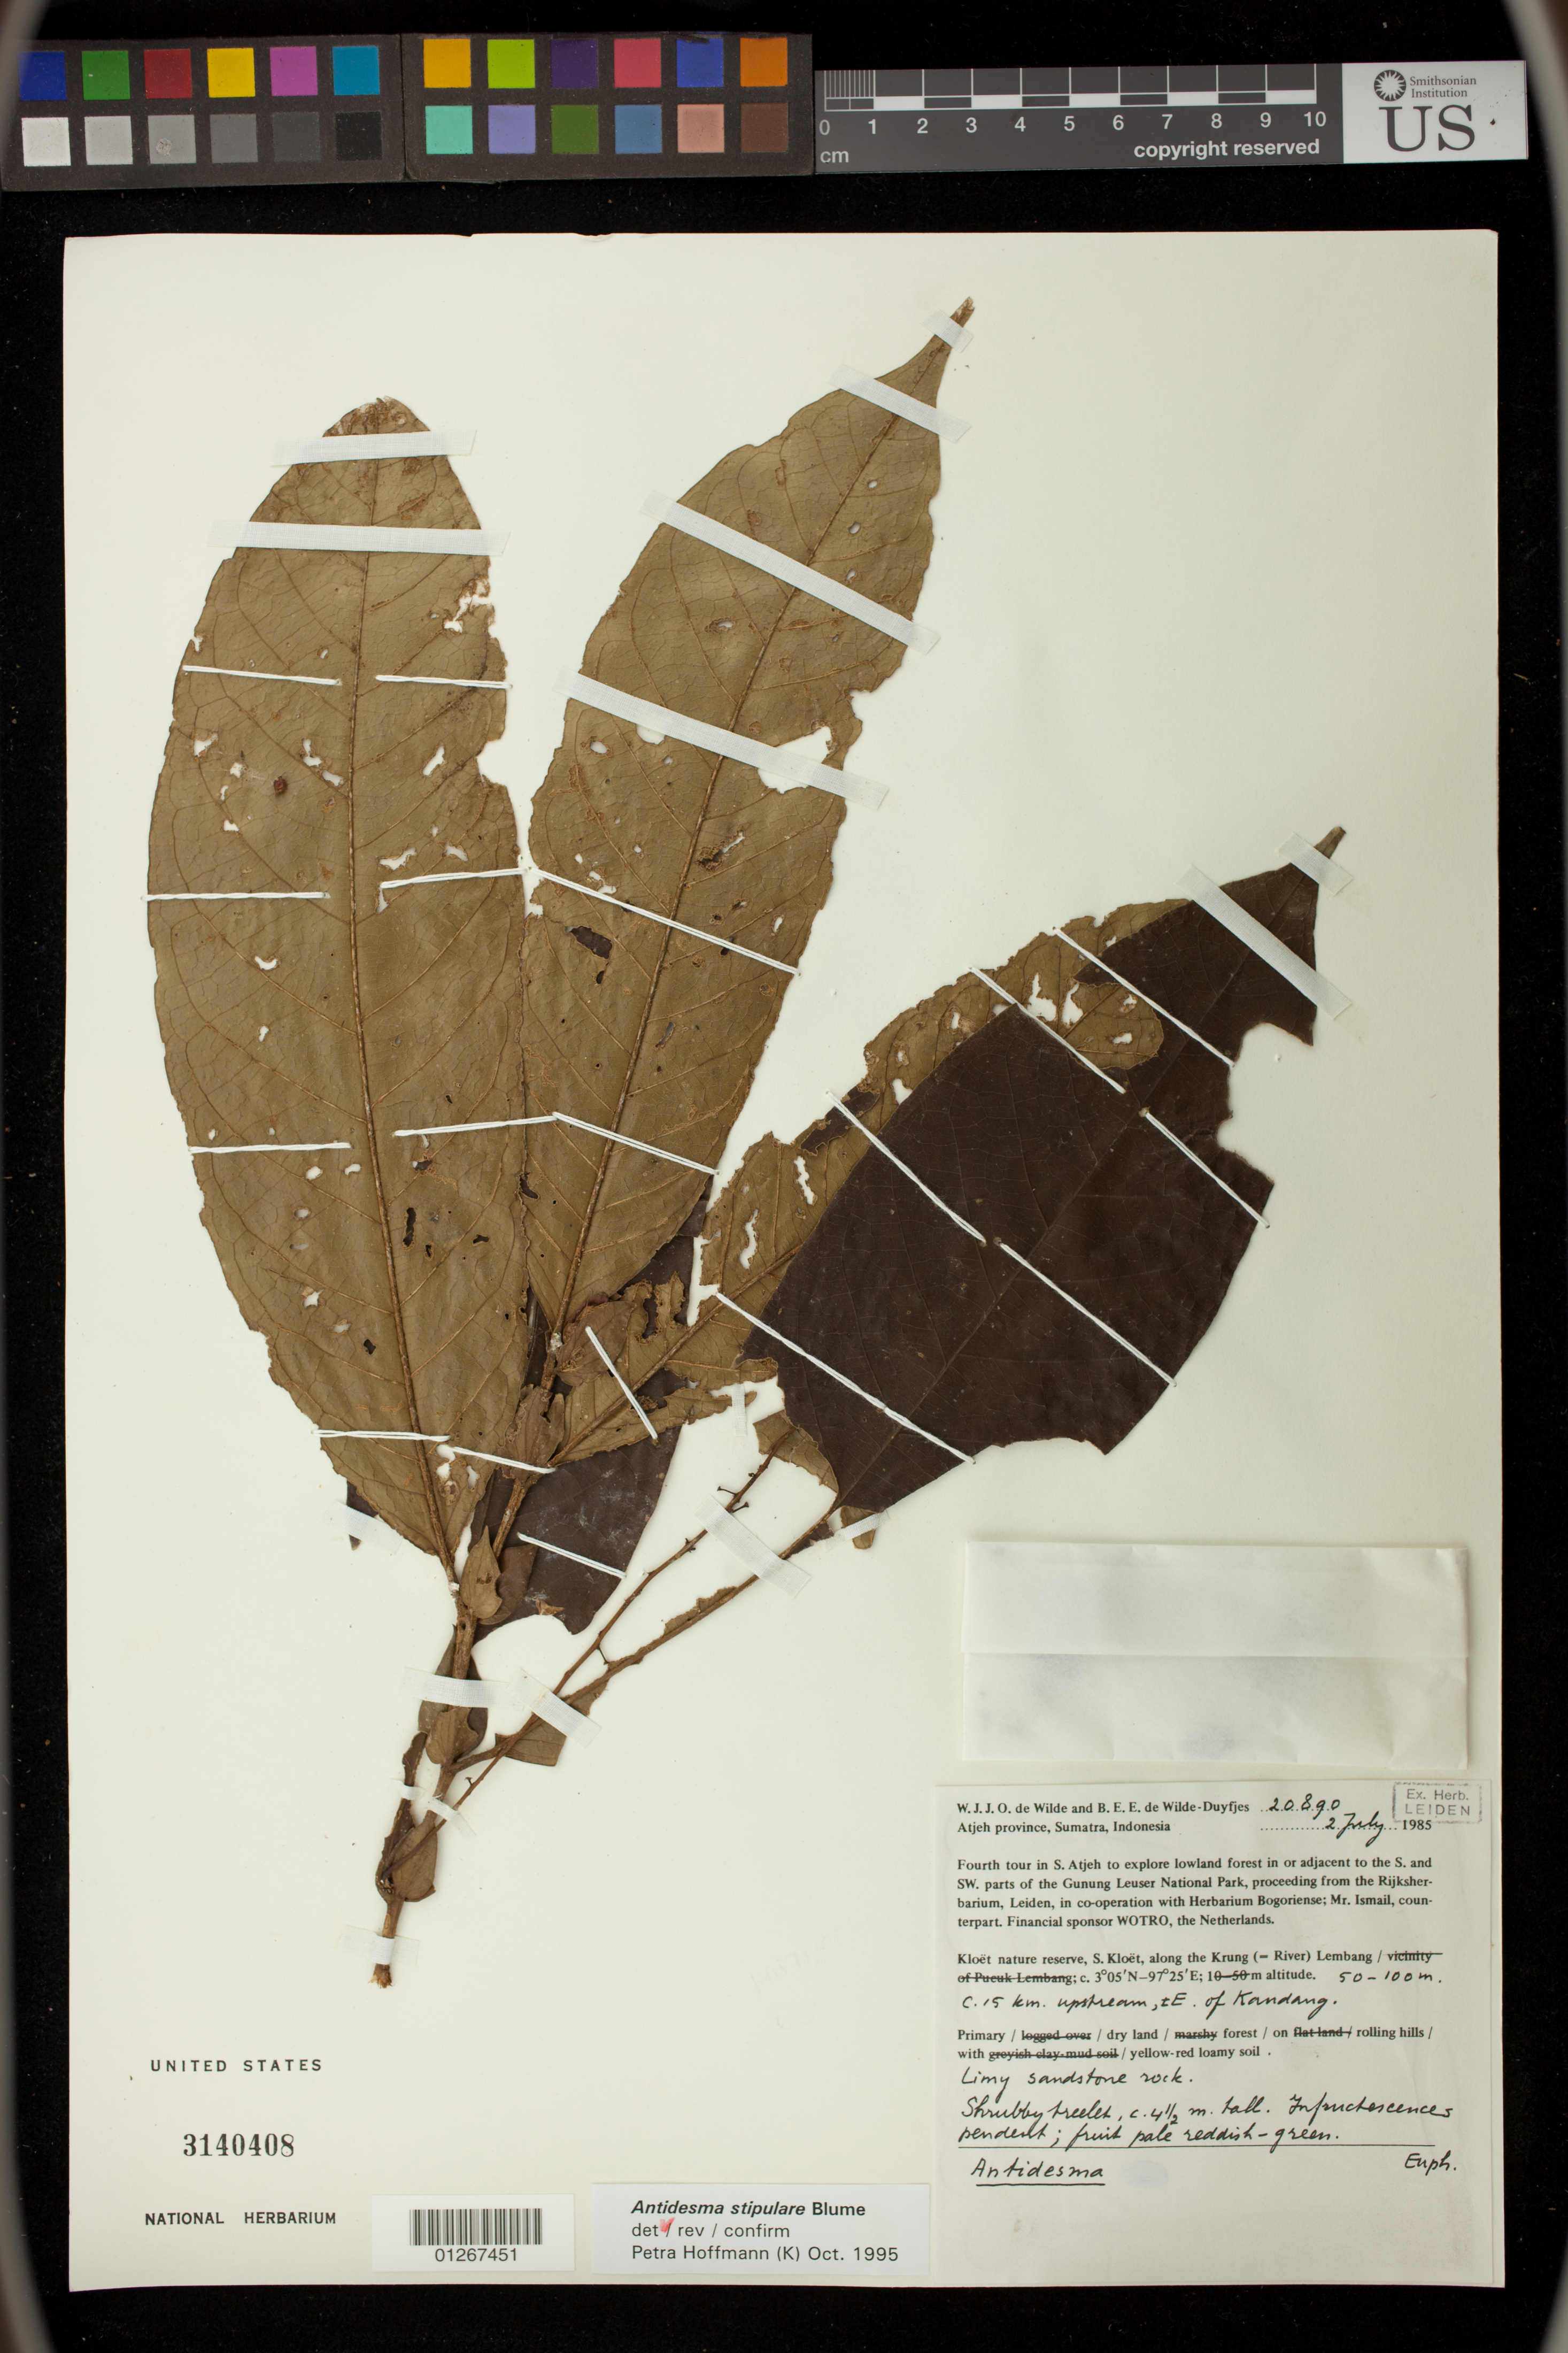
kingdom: Plantae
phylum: Tracheophyta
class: Magnoliopsida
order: Malpighiales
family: Phyllanthaceae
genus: Antidesma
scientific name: Antidesma stipulare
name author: Blume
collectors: B. E. de Wilde-Duyfjes & W. J. de Wilde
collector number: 20890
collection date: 1985-07-02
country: Indonesia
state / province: Sumatra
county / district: Aceh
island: Sumatra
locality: Aceh Province, Kloet nature reserve, S. Kloet, along the Krung Lembang. 15 km. upstream, E. of Kandang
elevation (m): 50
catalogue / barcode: US 3140408